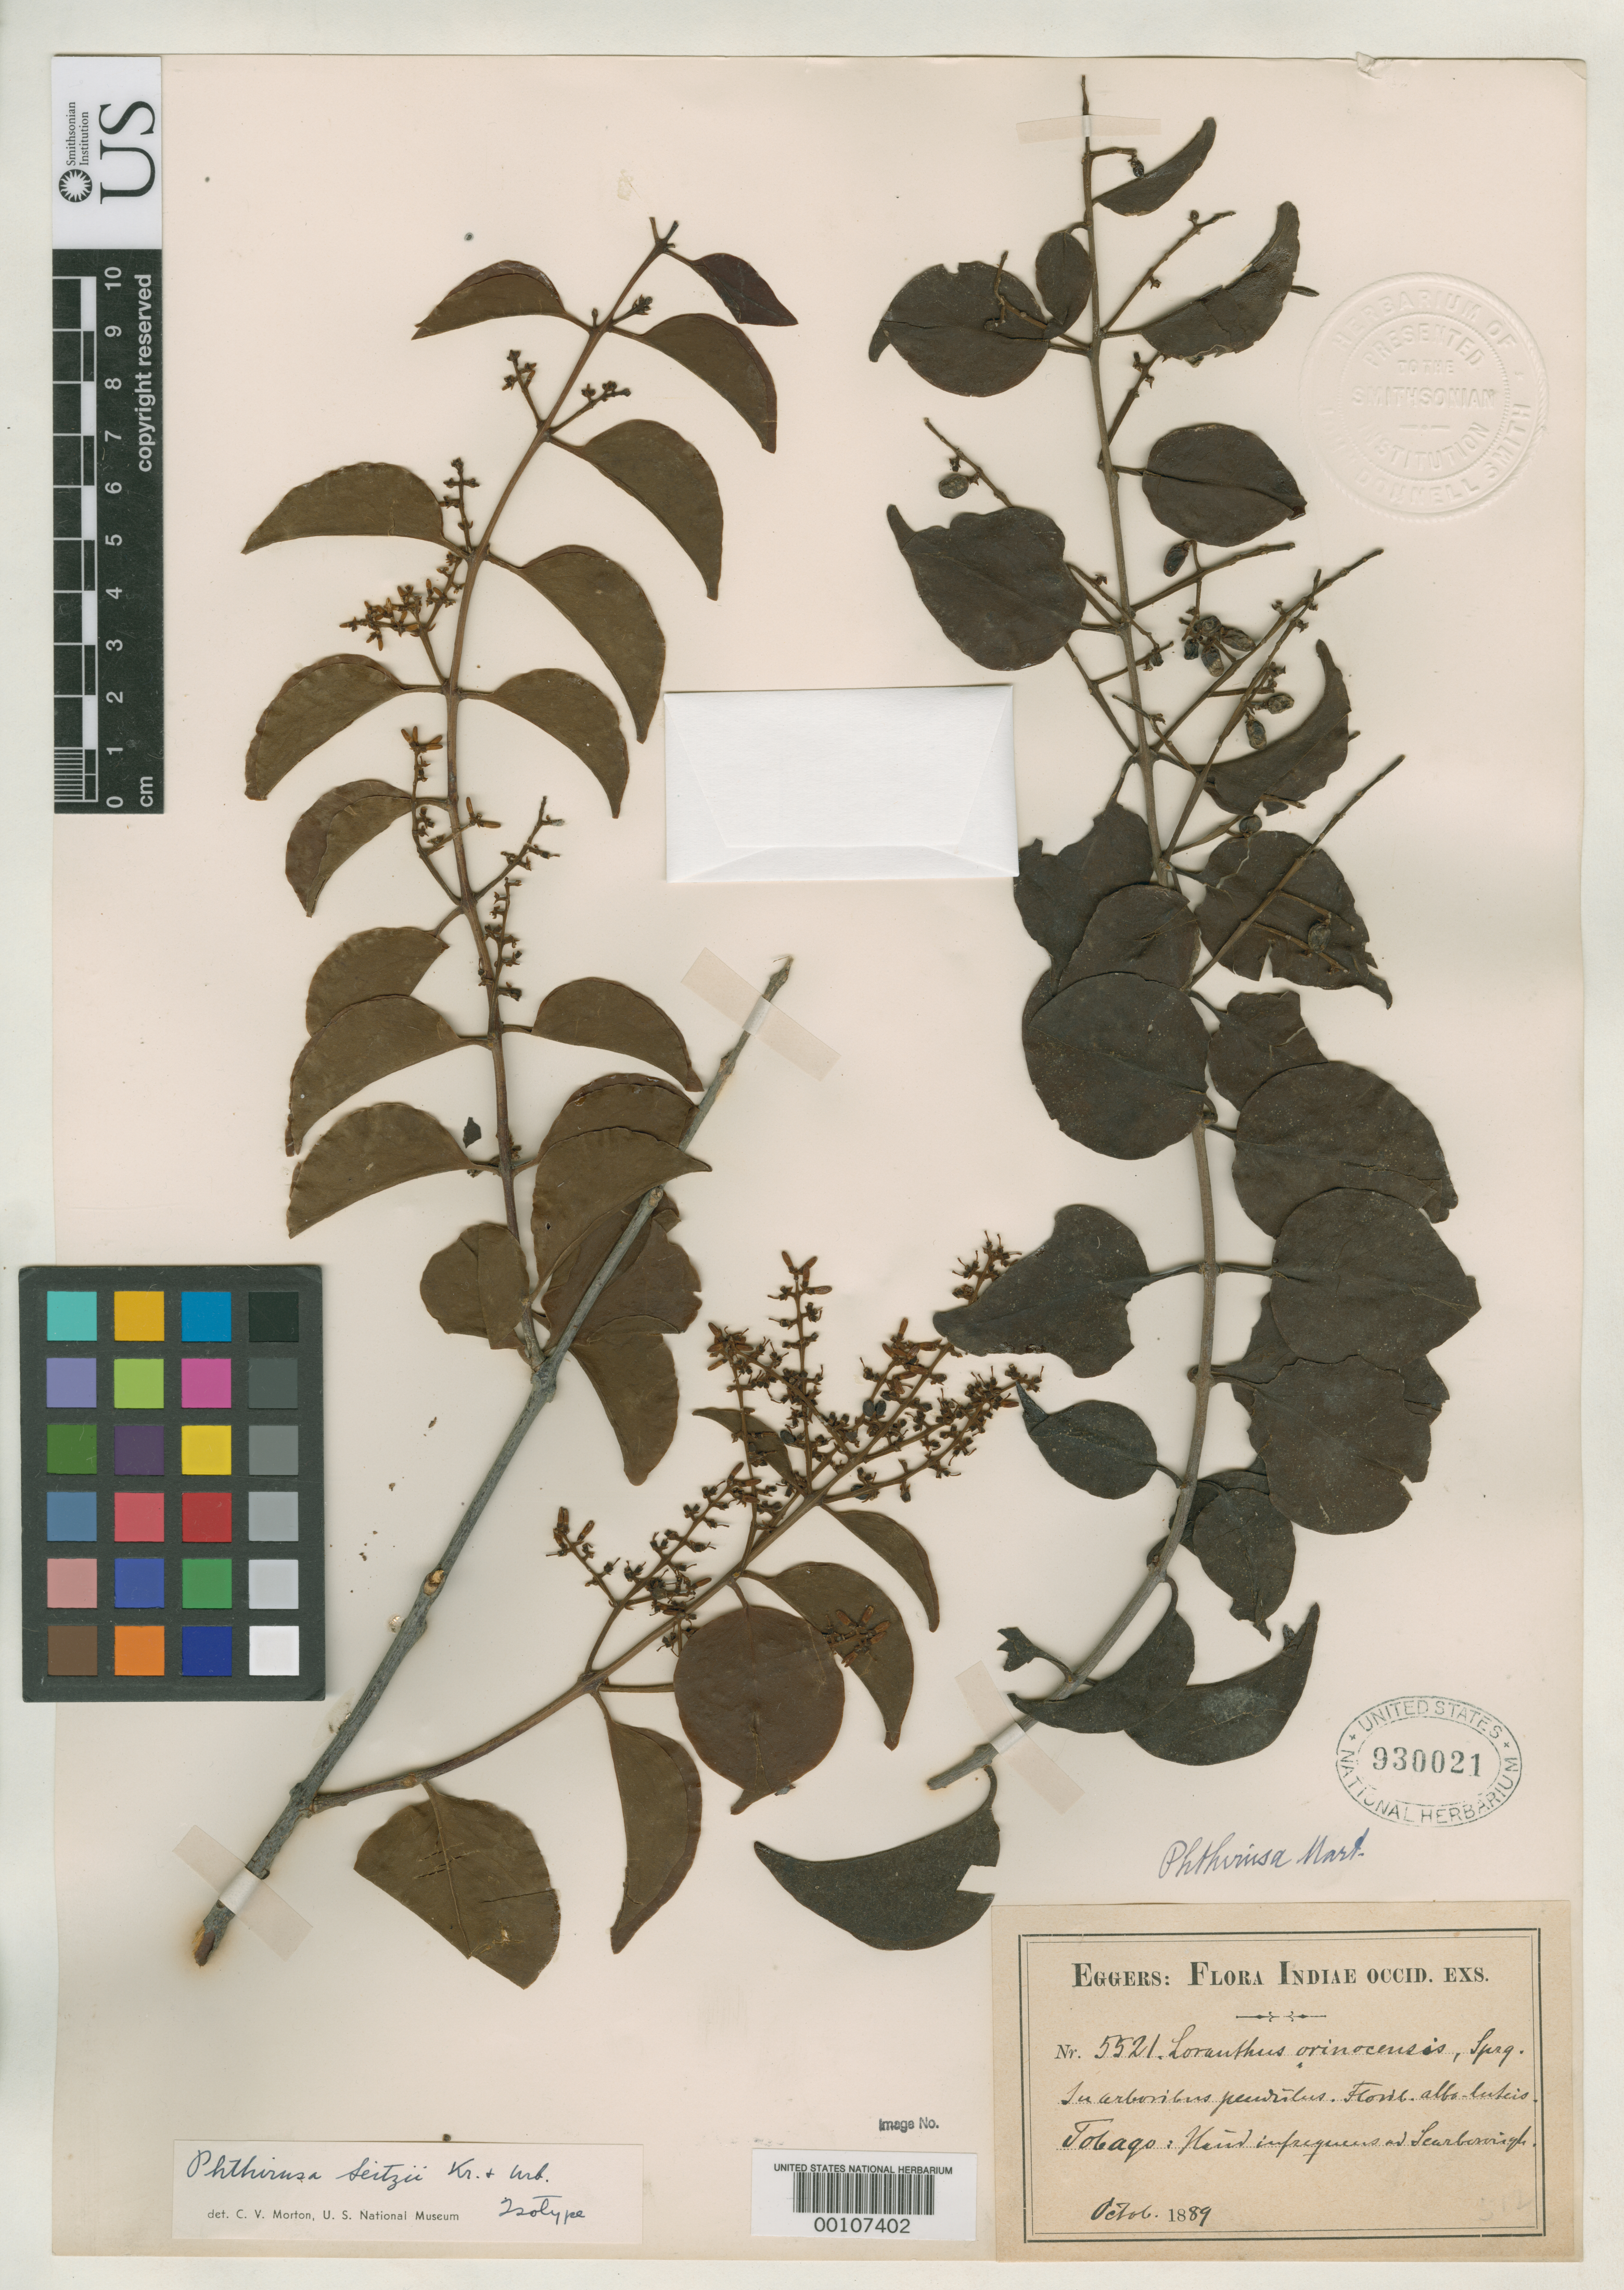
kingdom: Plantae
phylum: Tracheophyta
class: Magnoliopsida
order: Santalales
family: Loranthaceae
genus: Phthirusa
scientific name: Phthirusa seitzii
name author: Krug & Urb.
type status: Isotype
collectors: H. F. A. von Eggers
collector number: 5521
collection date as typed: Oct 1889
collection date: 1889-10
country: Trinidad and Tobago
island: Tobago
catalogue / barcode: US 930021